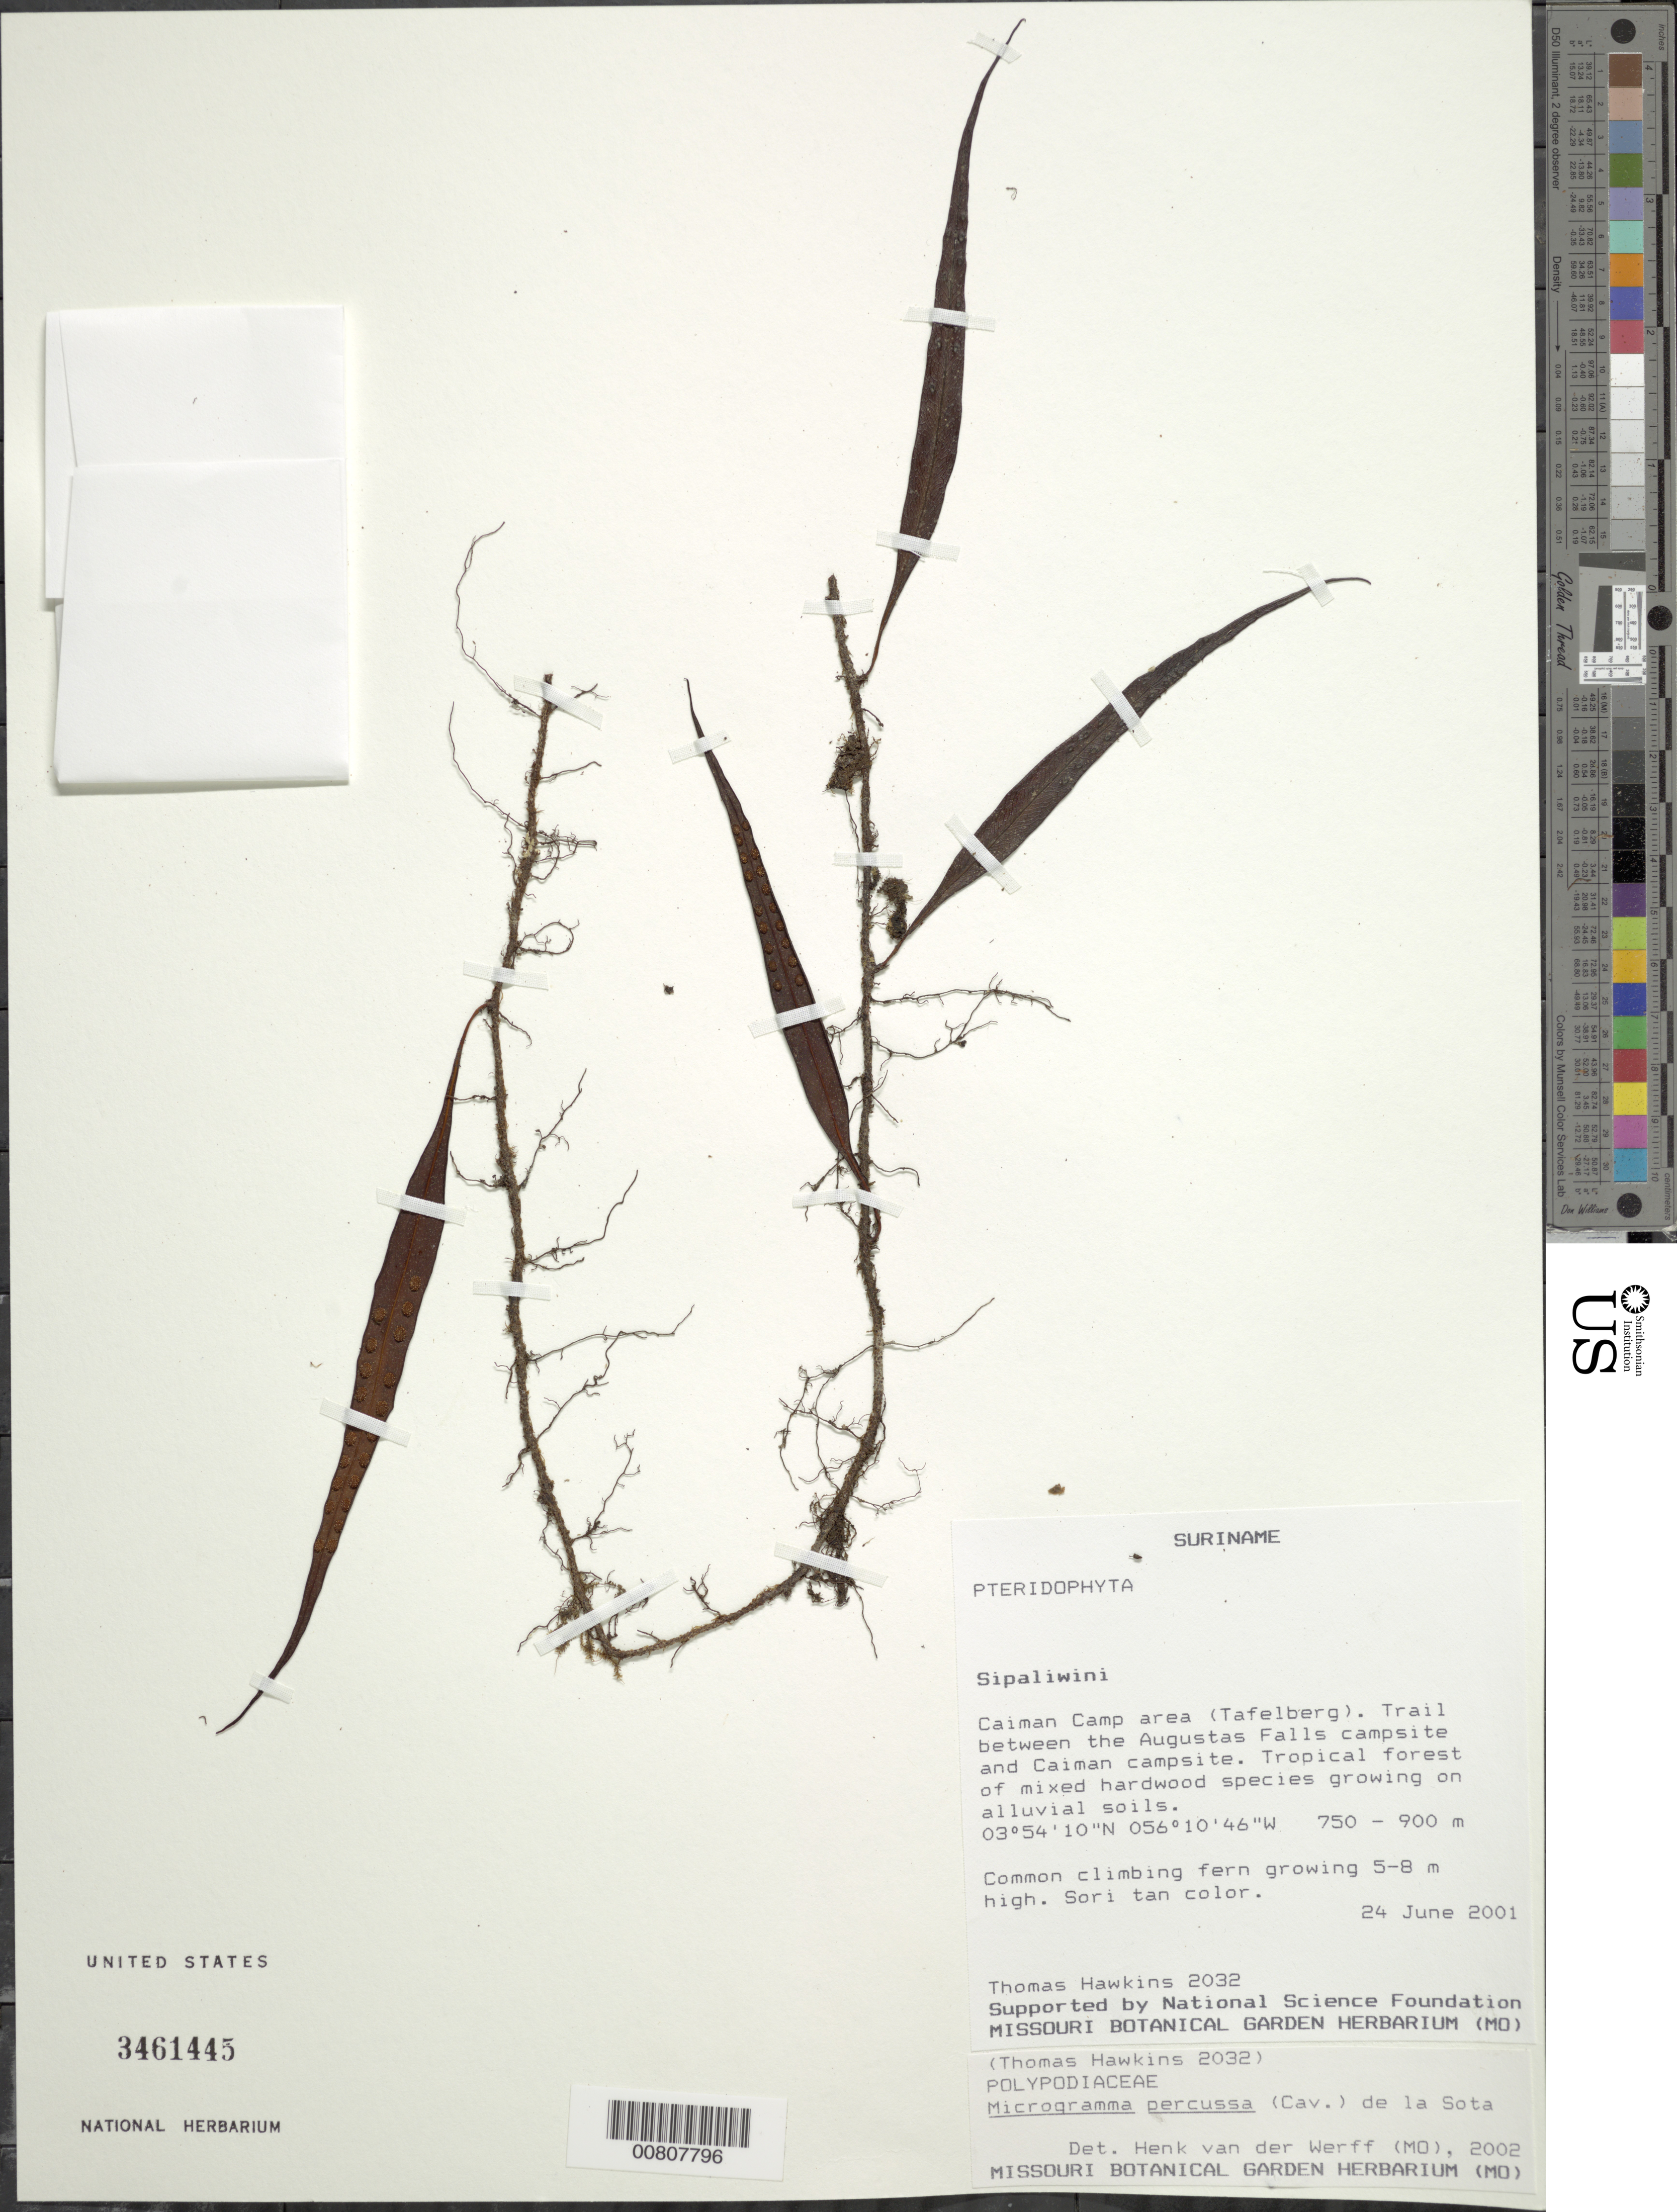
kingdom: Plantae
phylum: Tracheophyta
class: Polypodiopsida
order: Polypodiales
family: Polypodiaceae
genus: Microgramma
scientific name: Microgramma percussa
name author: (Cav.) de la Sota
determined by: van der Werff, H., (MO), Missouri Botanical Garden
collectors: T. Hawkins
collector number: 2032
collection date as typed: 24-Jun-01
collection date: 2001-06-24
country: Suriname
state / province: Sipaliwini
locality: Tafelberg (Table Mountain), Caiman Camp area, trail between the Augustas Falls campsite and Caiman campsite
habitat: Tropical forest of mixed hardwood species growing on alluvial soils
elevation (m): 750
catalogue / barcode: US 3461445